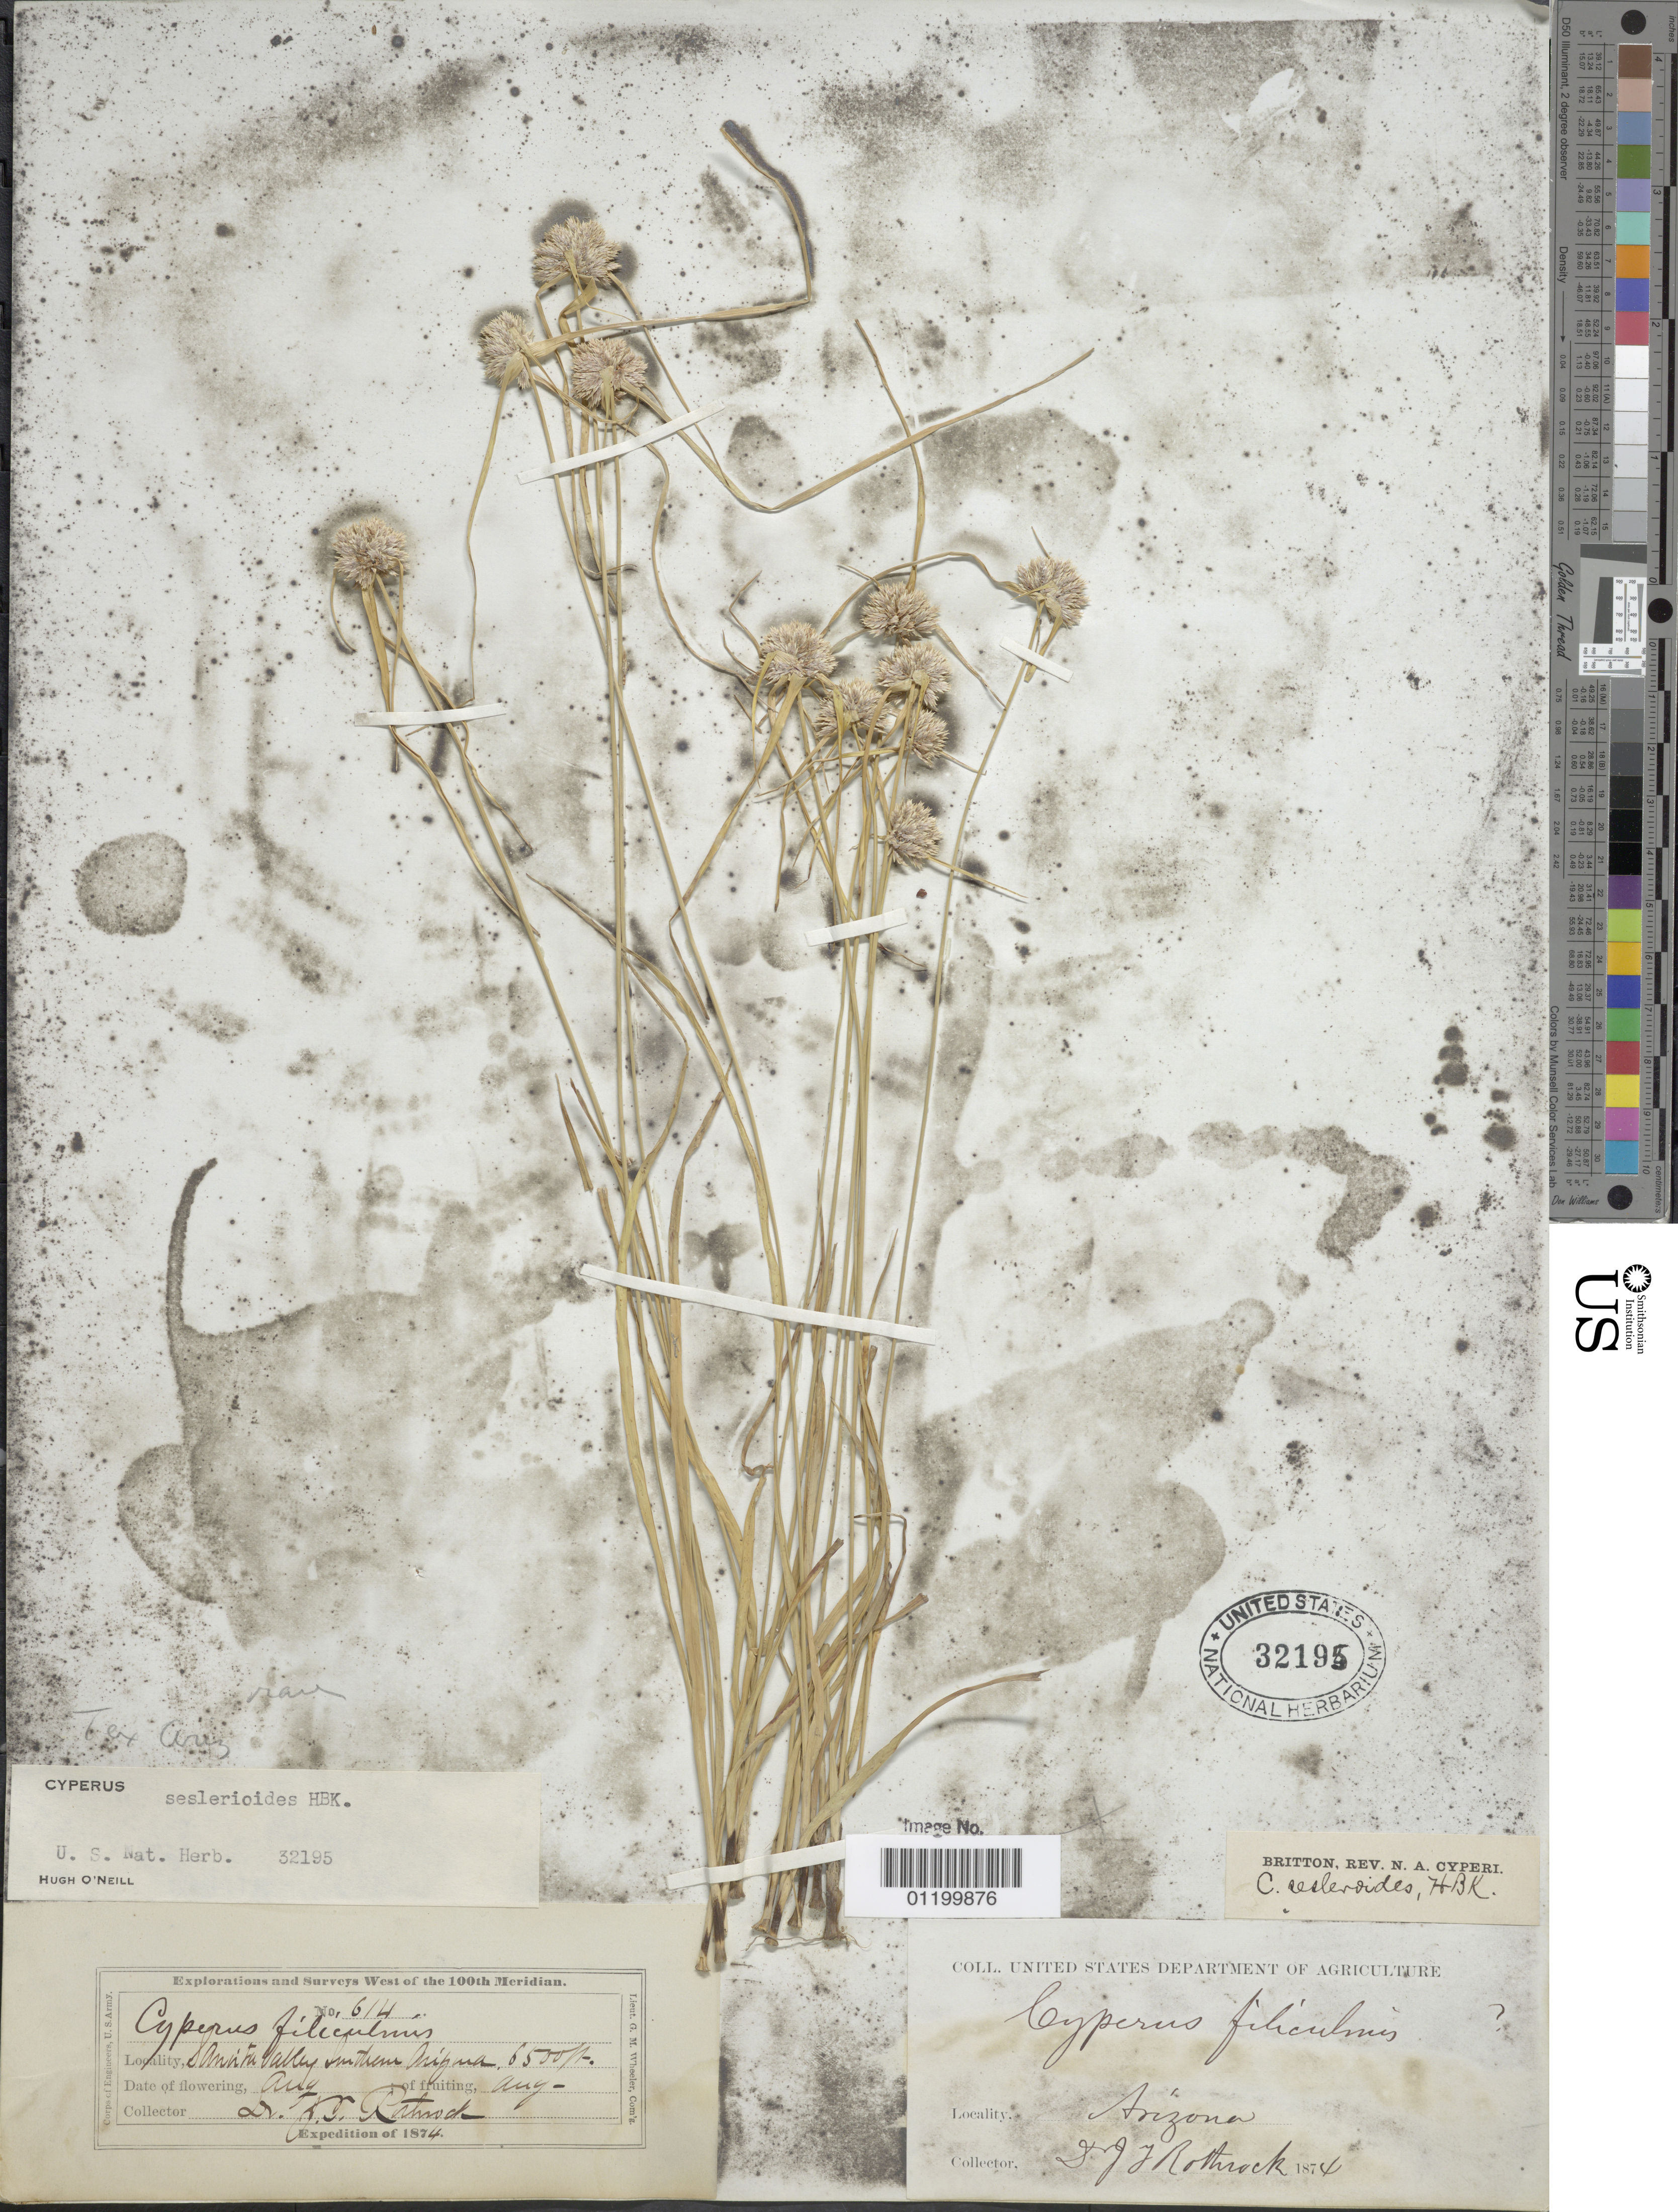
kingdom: Plantae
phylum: Tracheophyta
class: Liliopsida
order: Poales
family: Cyperaceae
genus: Cyperus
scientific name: Cyperus seslerioides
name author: Kunth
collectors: J. T. Rothrock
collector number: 614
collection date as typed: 1874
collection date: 1874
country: United States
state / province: Arizona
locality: Sonnoita Valley, Southern Arizona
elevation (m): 1981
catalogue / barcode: US 32195